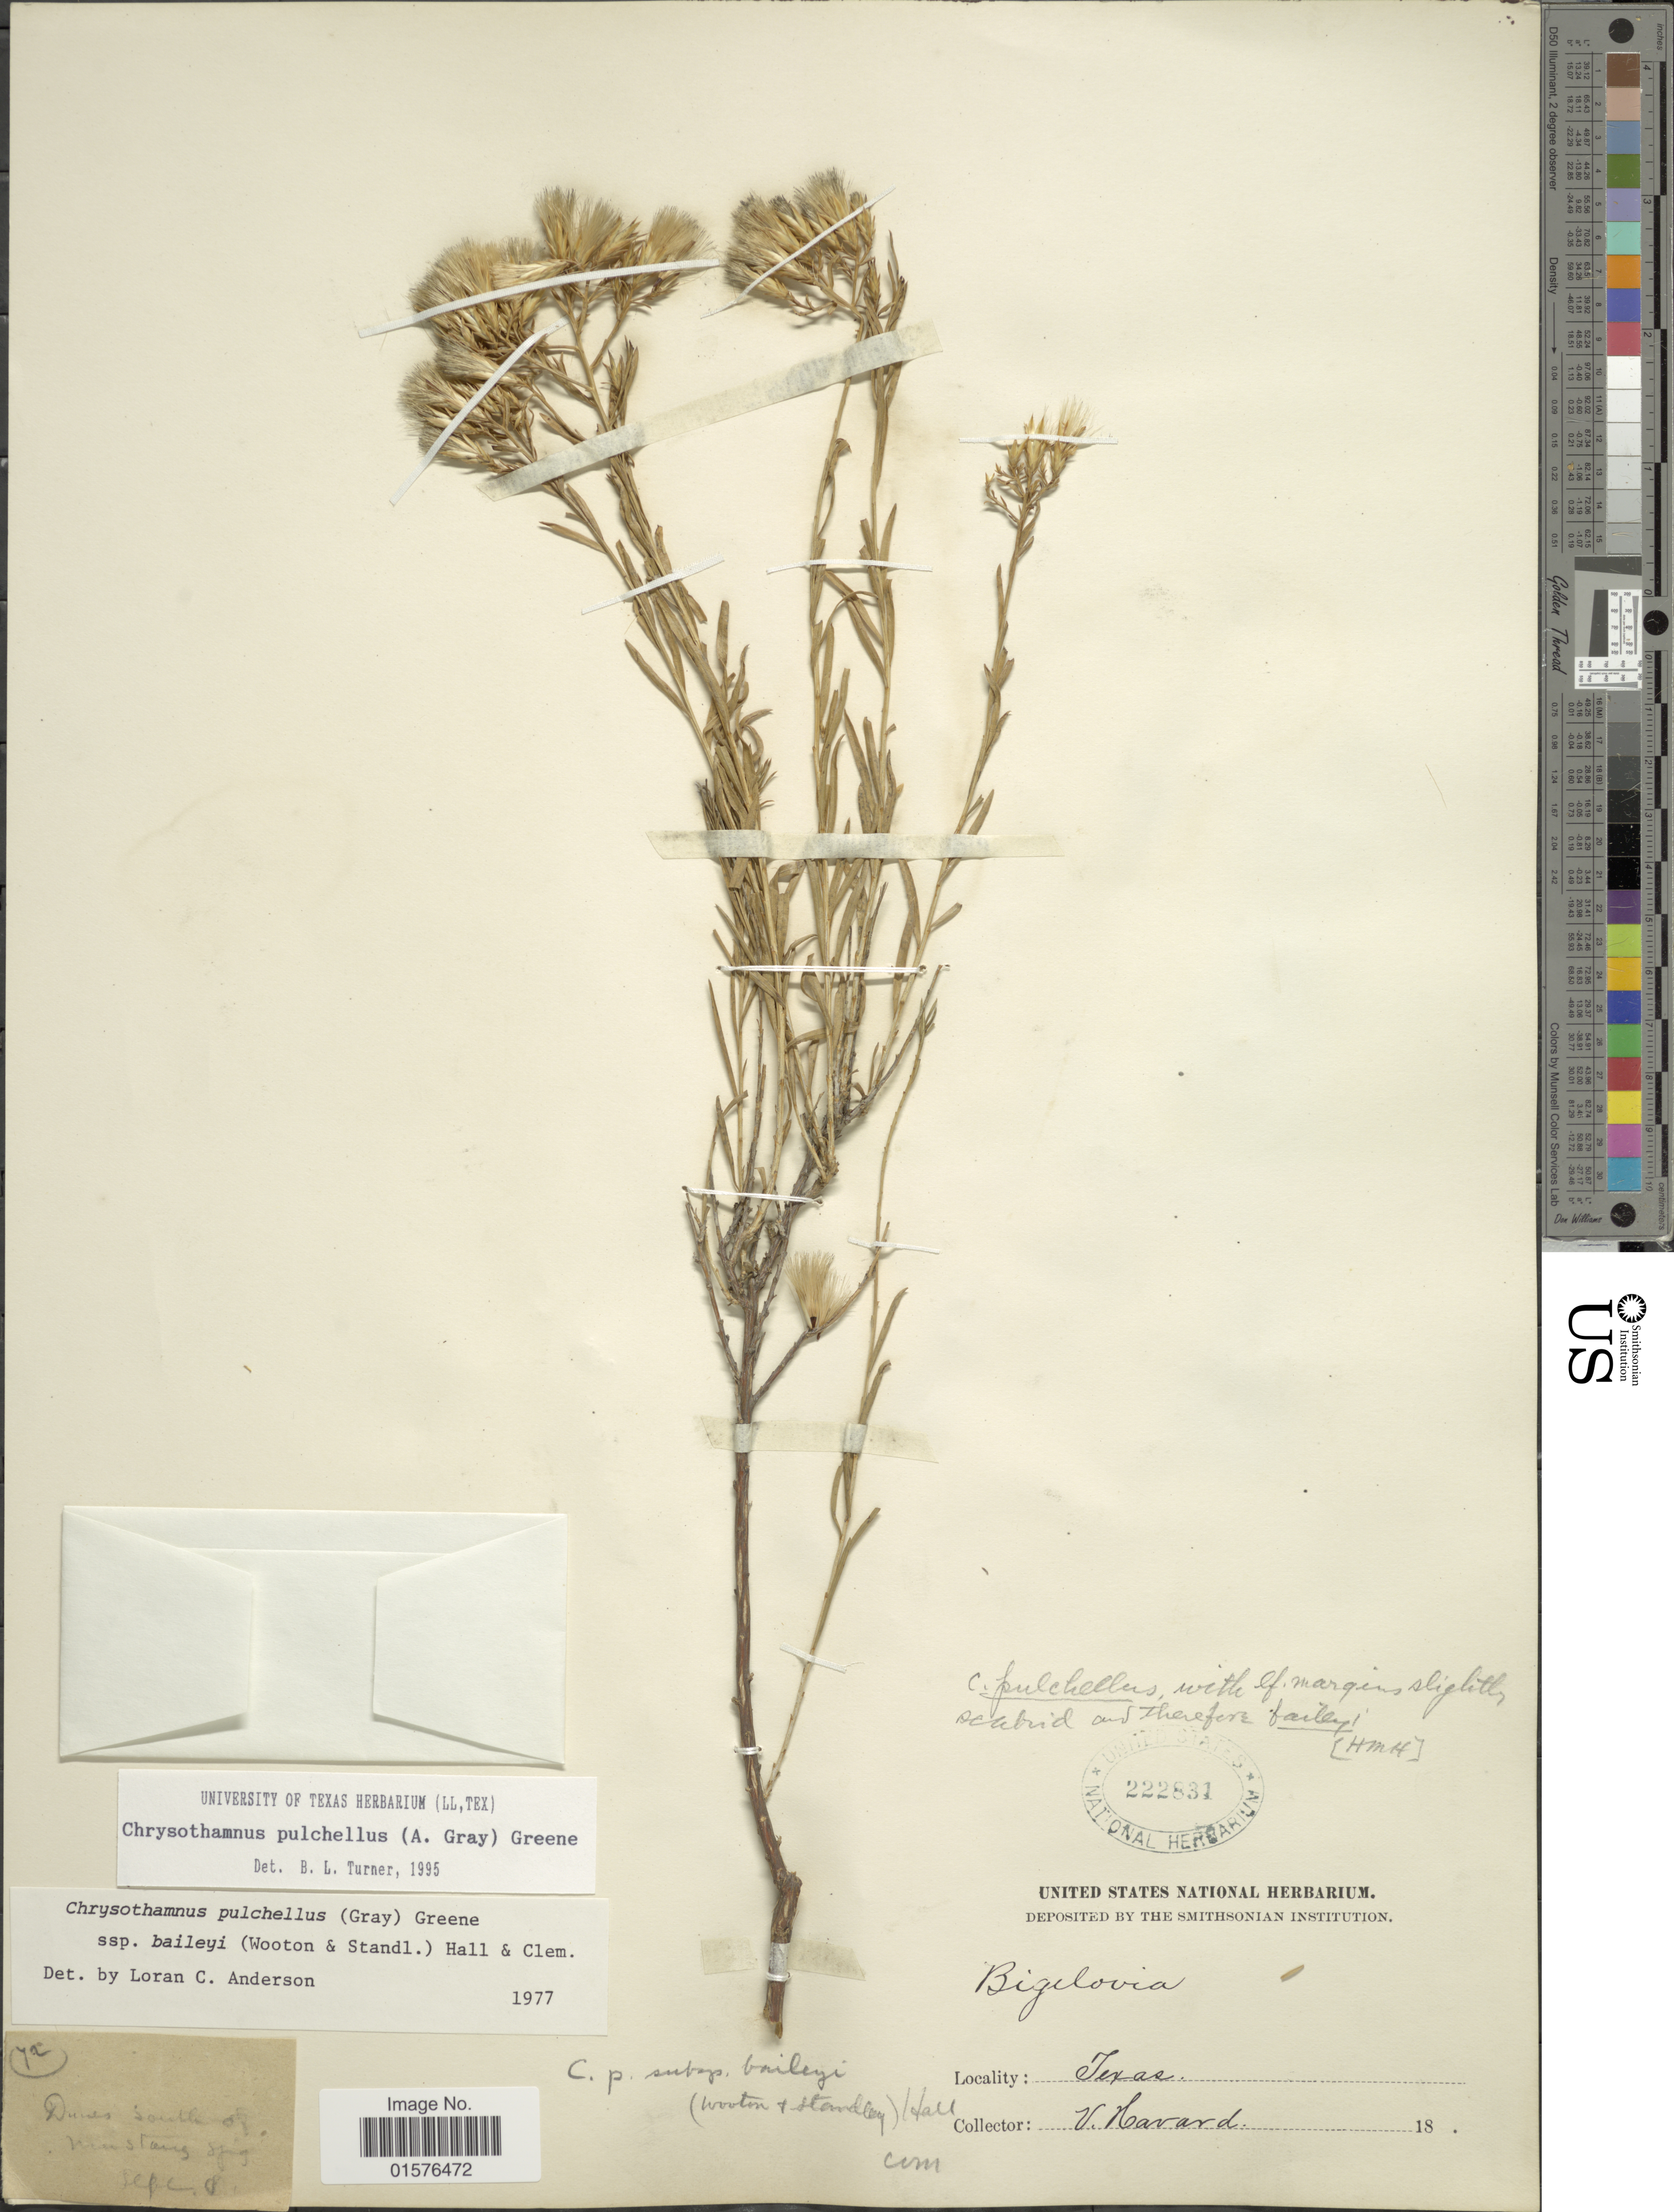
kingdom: Plantae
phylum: Tracheophyta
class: Magnoliopsida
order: Asterales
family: Asteraceae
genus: Lorandersonia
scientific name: Lorandersonia baileyi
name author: (Wooton & Standl.) et al.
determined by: Urbatsch, Lowell E., Curator (LSU), Louisiana State University (UNITED STATES)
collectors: V. Harvard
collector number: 7a*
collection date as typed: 18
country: United States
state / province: Texas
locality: South of Mustang spg.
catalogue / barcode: US 222831